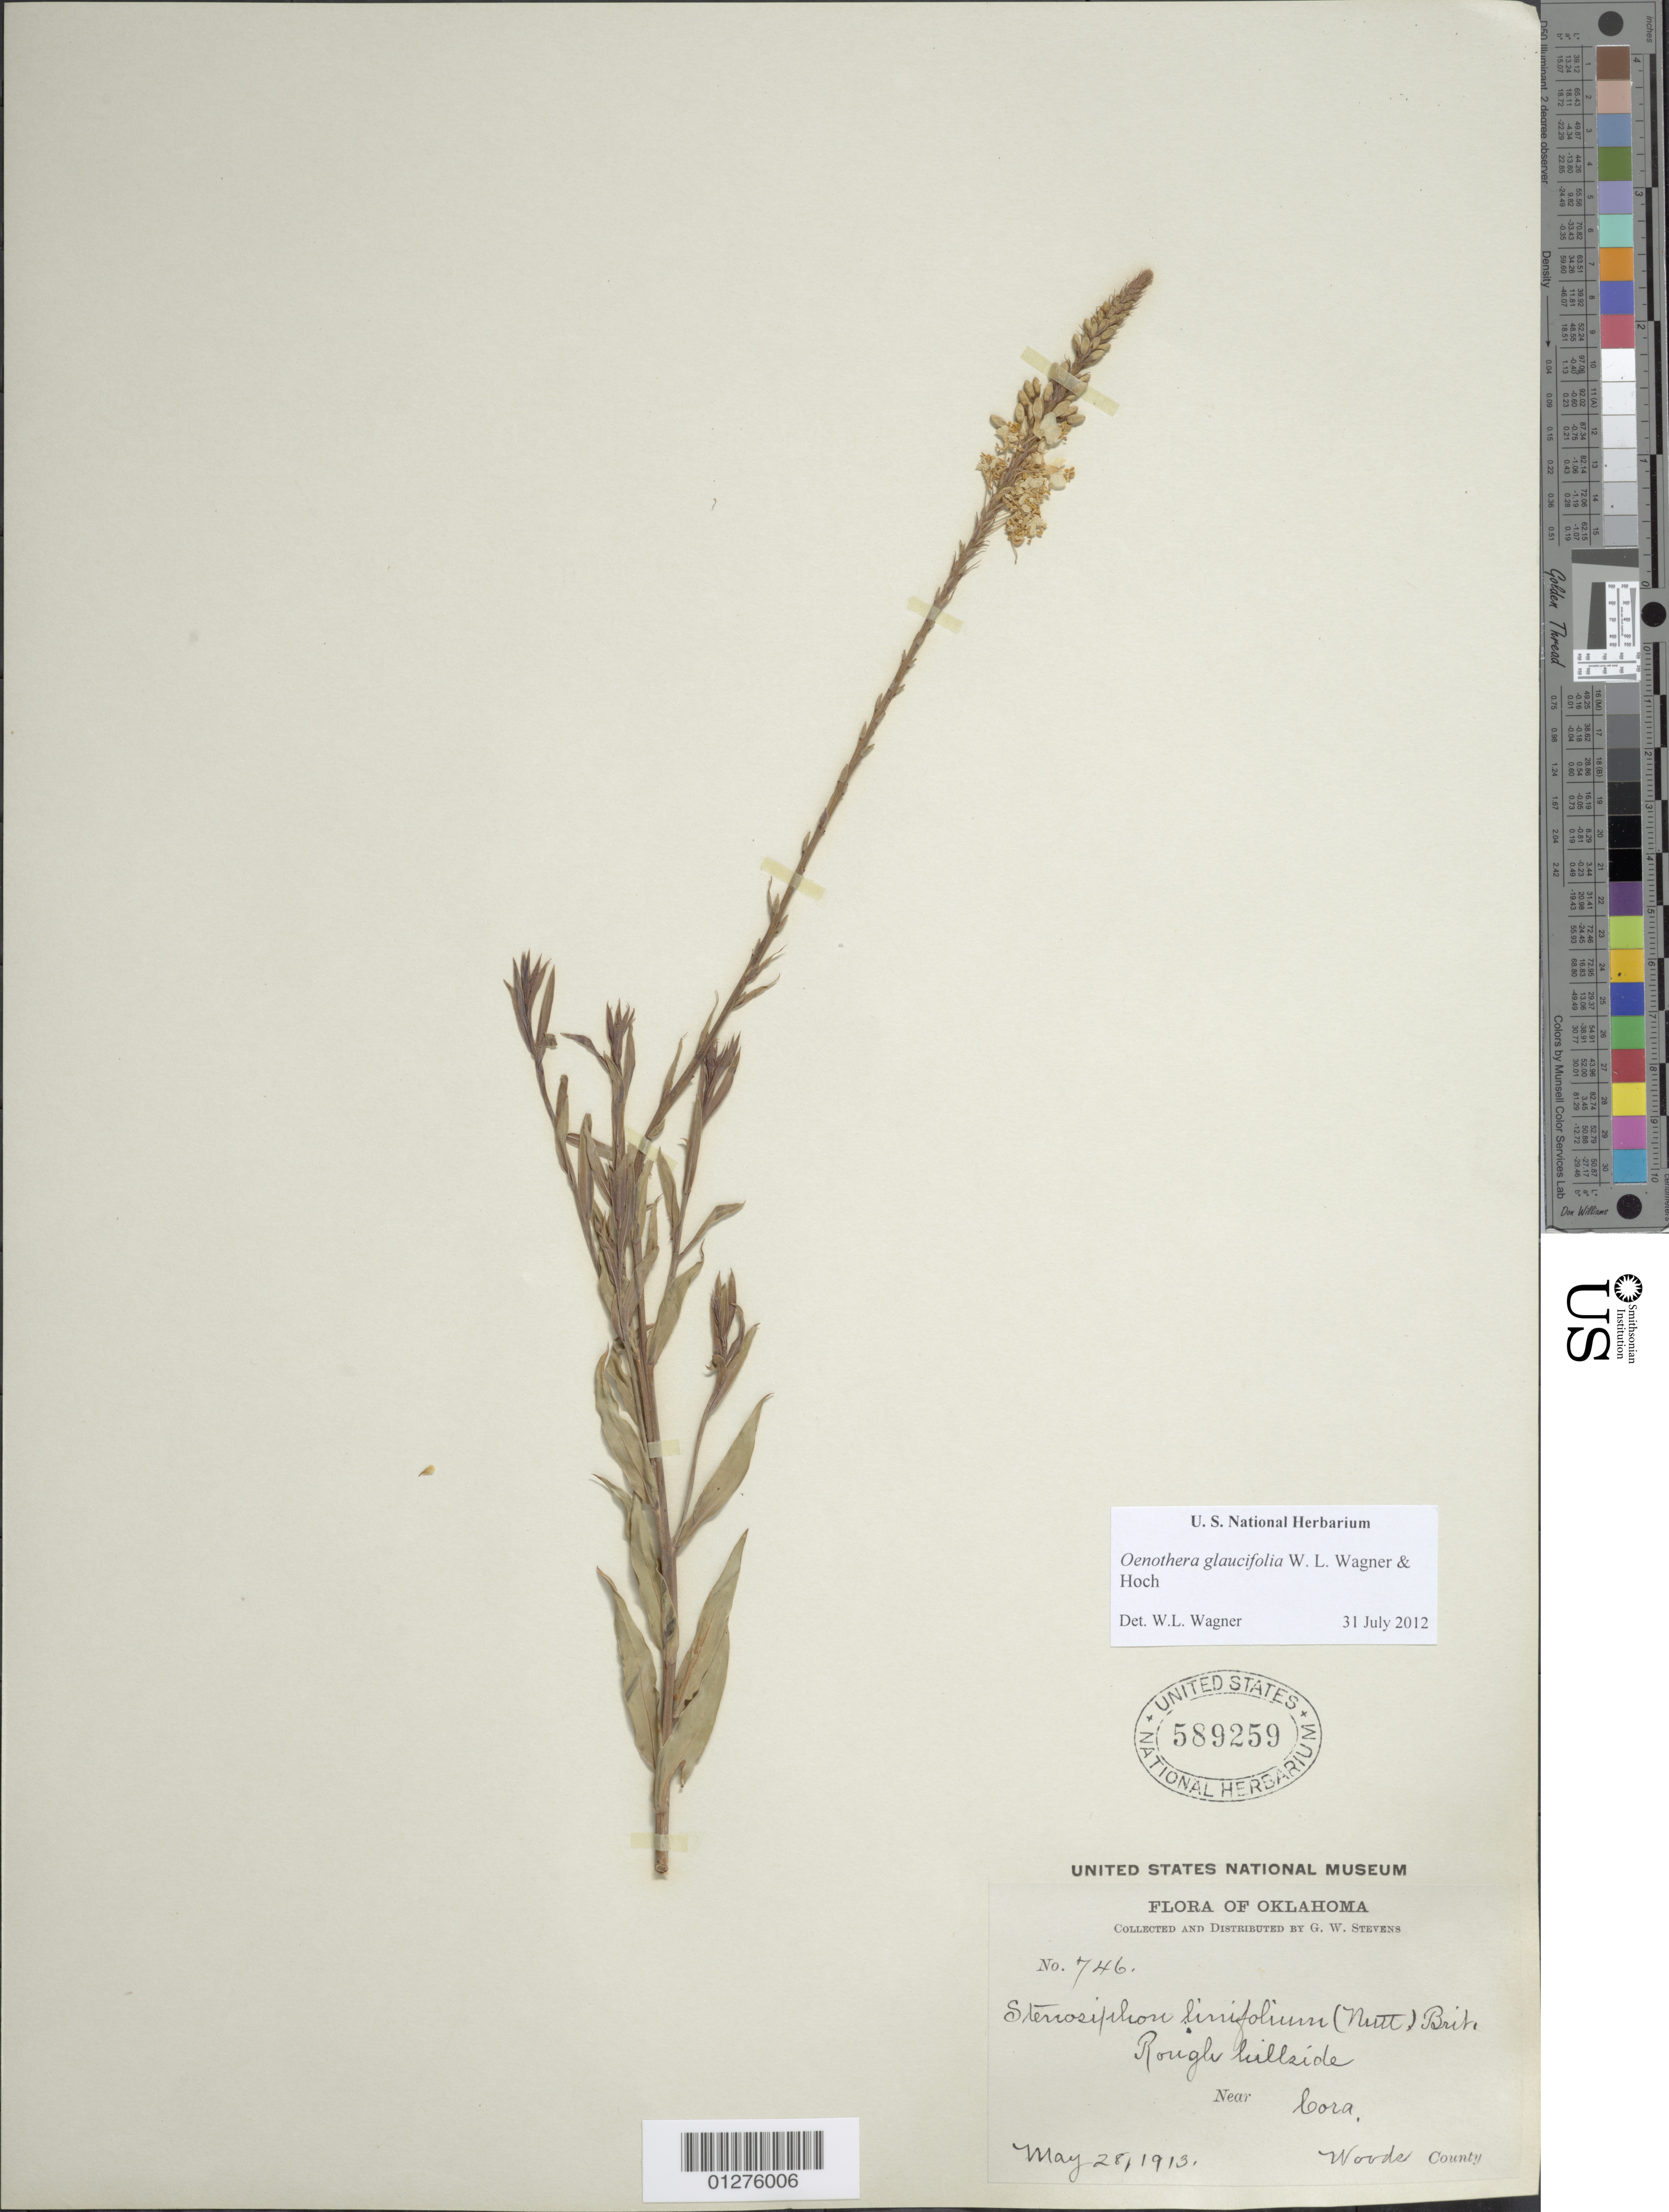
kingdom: Plantae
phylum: Tracheophyta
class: Magnoliopsida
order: Myrtales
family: Onagraceae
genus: Oenothera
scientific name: Oenothera glaucifolia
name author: W.L. Wagner & Hoch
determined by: Wagner, W. L., (BOT), Smithsonian Institution - National Museum of Natural History (UNITED STATES)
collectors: G. W. Stevens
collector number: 746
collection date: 1913-05-28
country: United States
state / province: Oklahoma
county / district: Woods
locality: Near Lora.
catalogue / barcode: US 589259